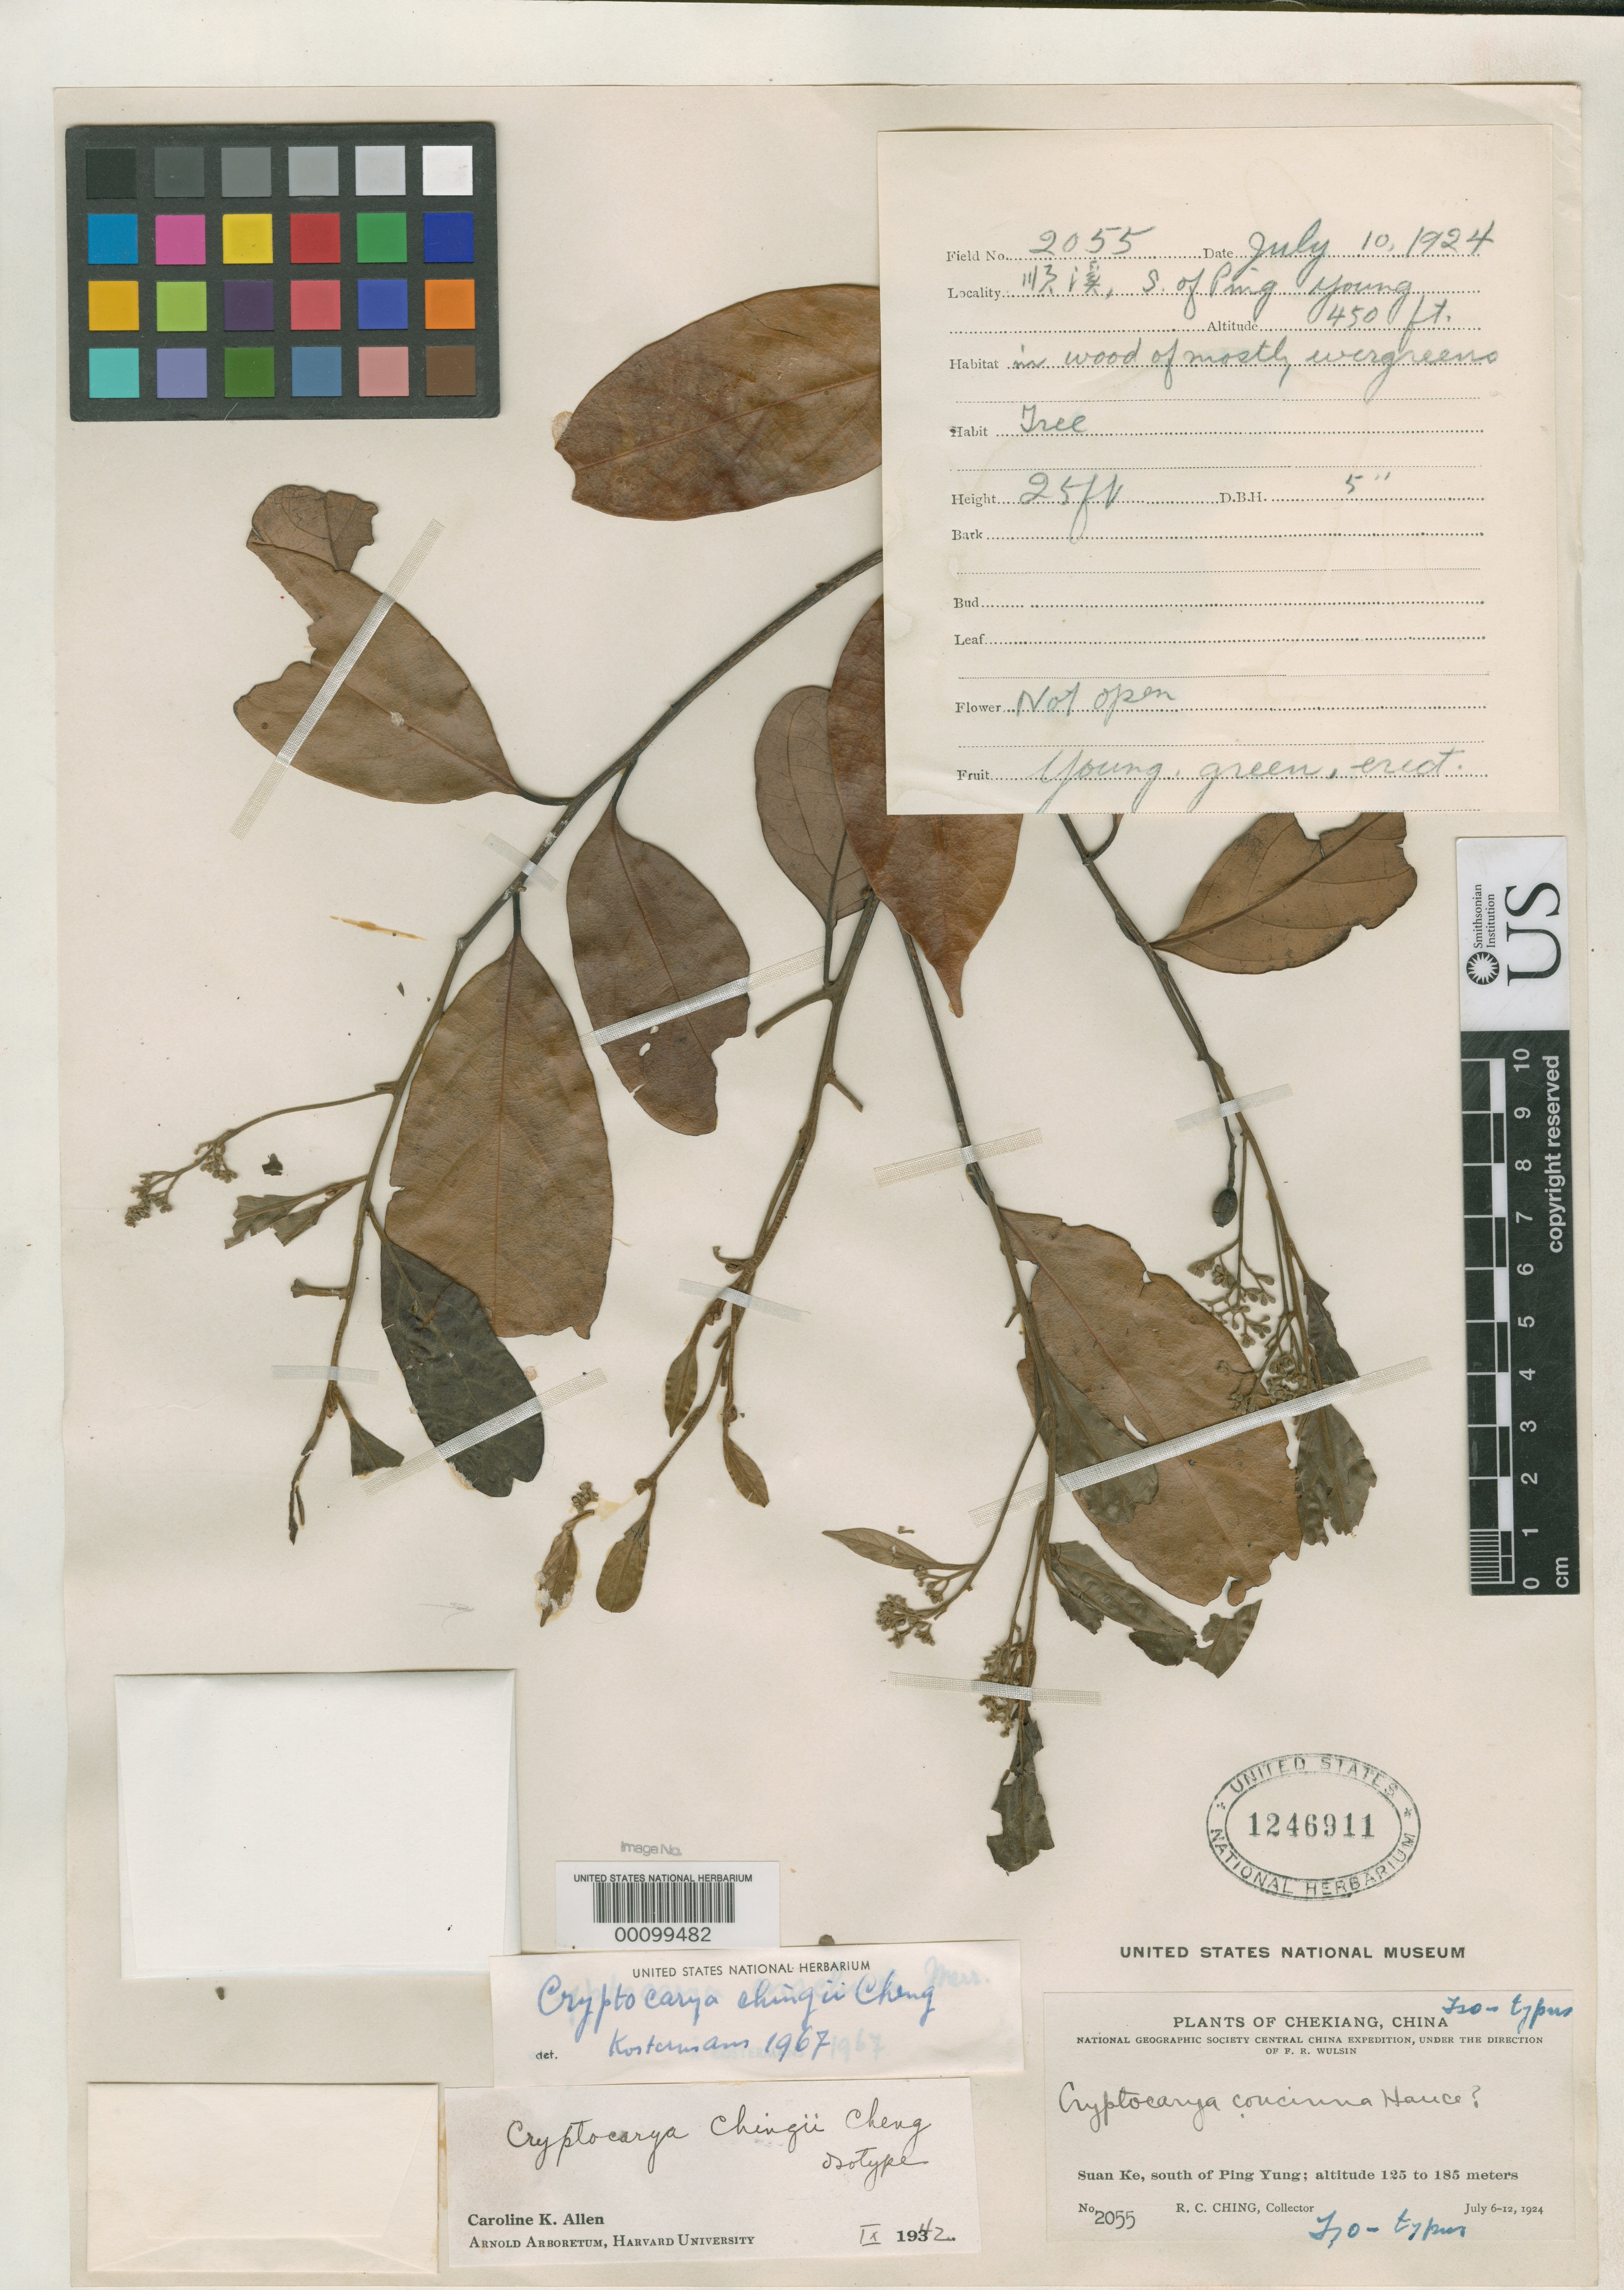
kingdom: Plantae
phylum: Tracheophyta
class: Magnoliopsida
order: Laurales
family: Lauraceae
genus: Cryptocarya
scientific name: Cryptocarya chingii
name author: W.C. Cheng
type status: Isotype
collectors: R. C. Ching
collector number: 2055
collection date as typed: July 6-12, 1924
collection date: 1924-07-06/1924-07-24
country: China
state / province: Zhejiang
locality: Chekiang, Suan Ke, south of Ping Yung.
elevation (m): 125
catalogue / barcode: US 1246911